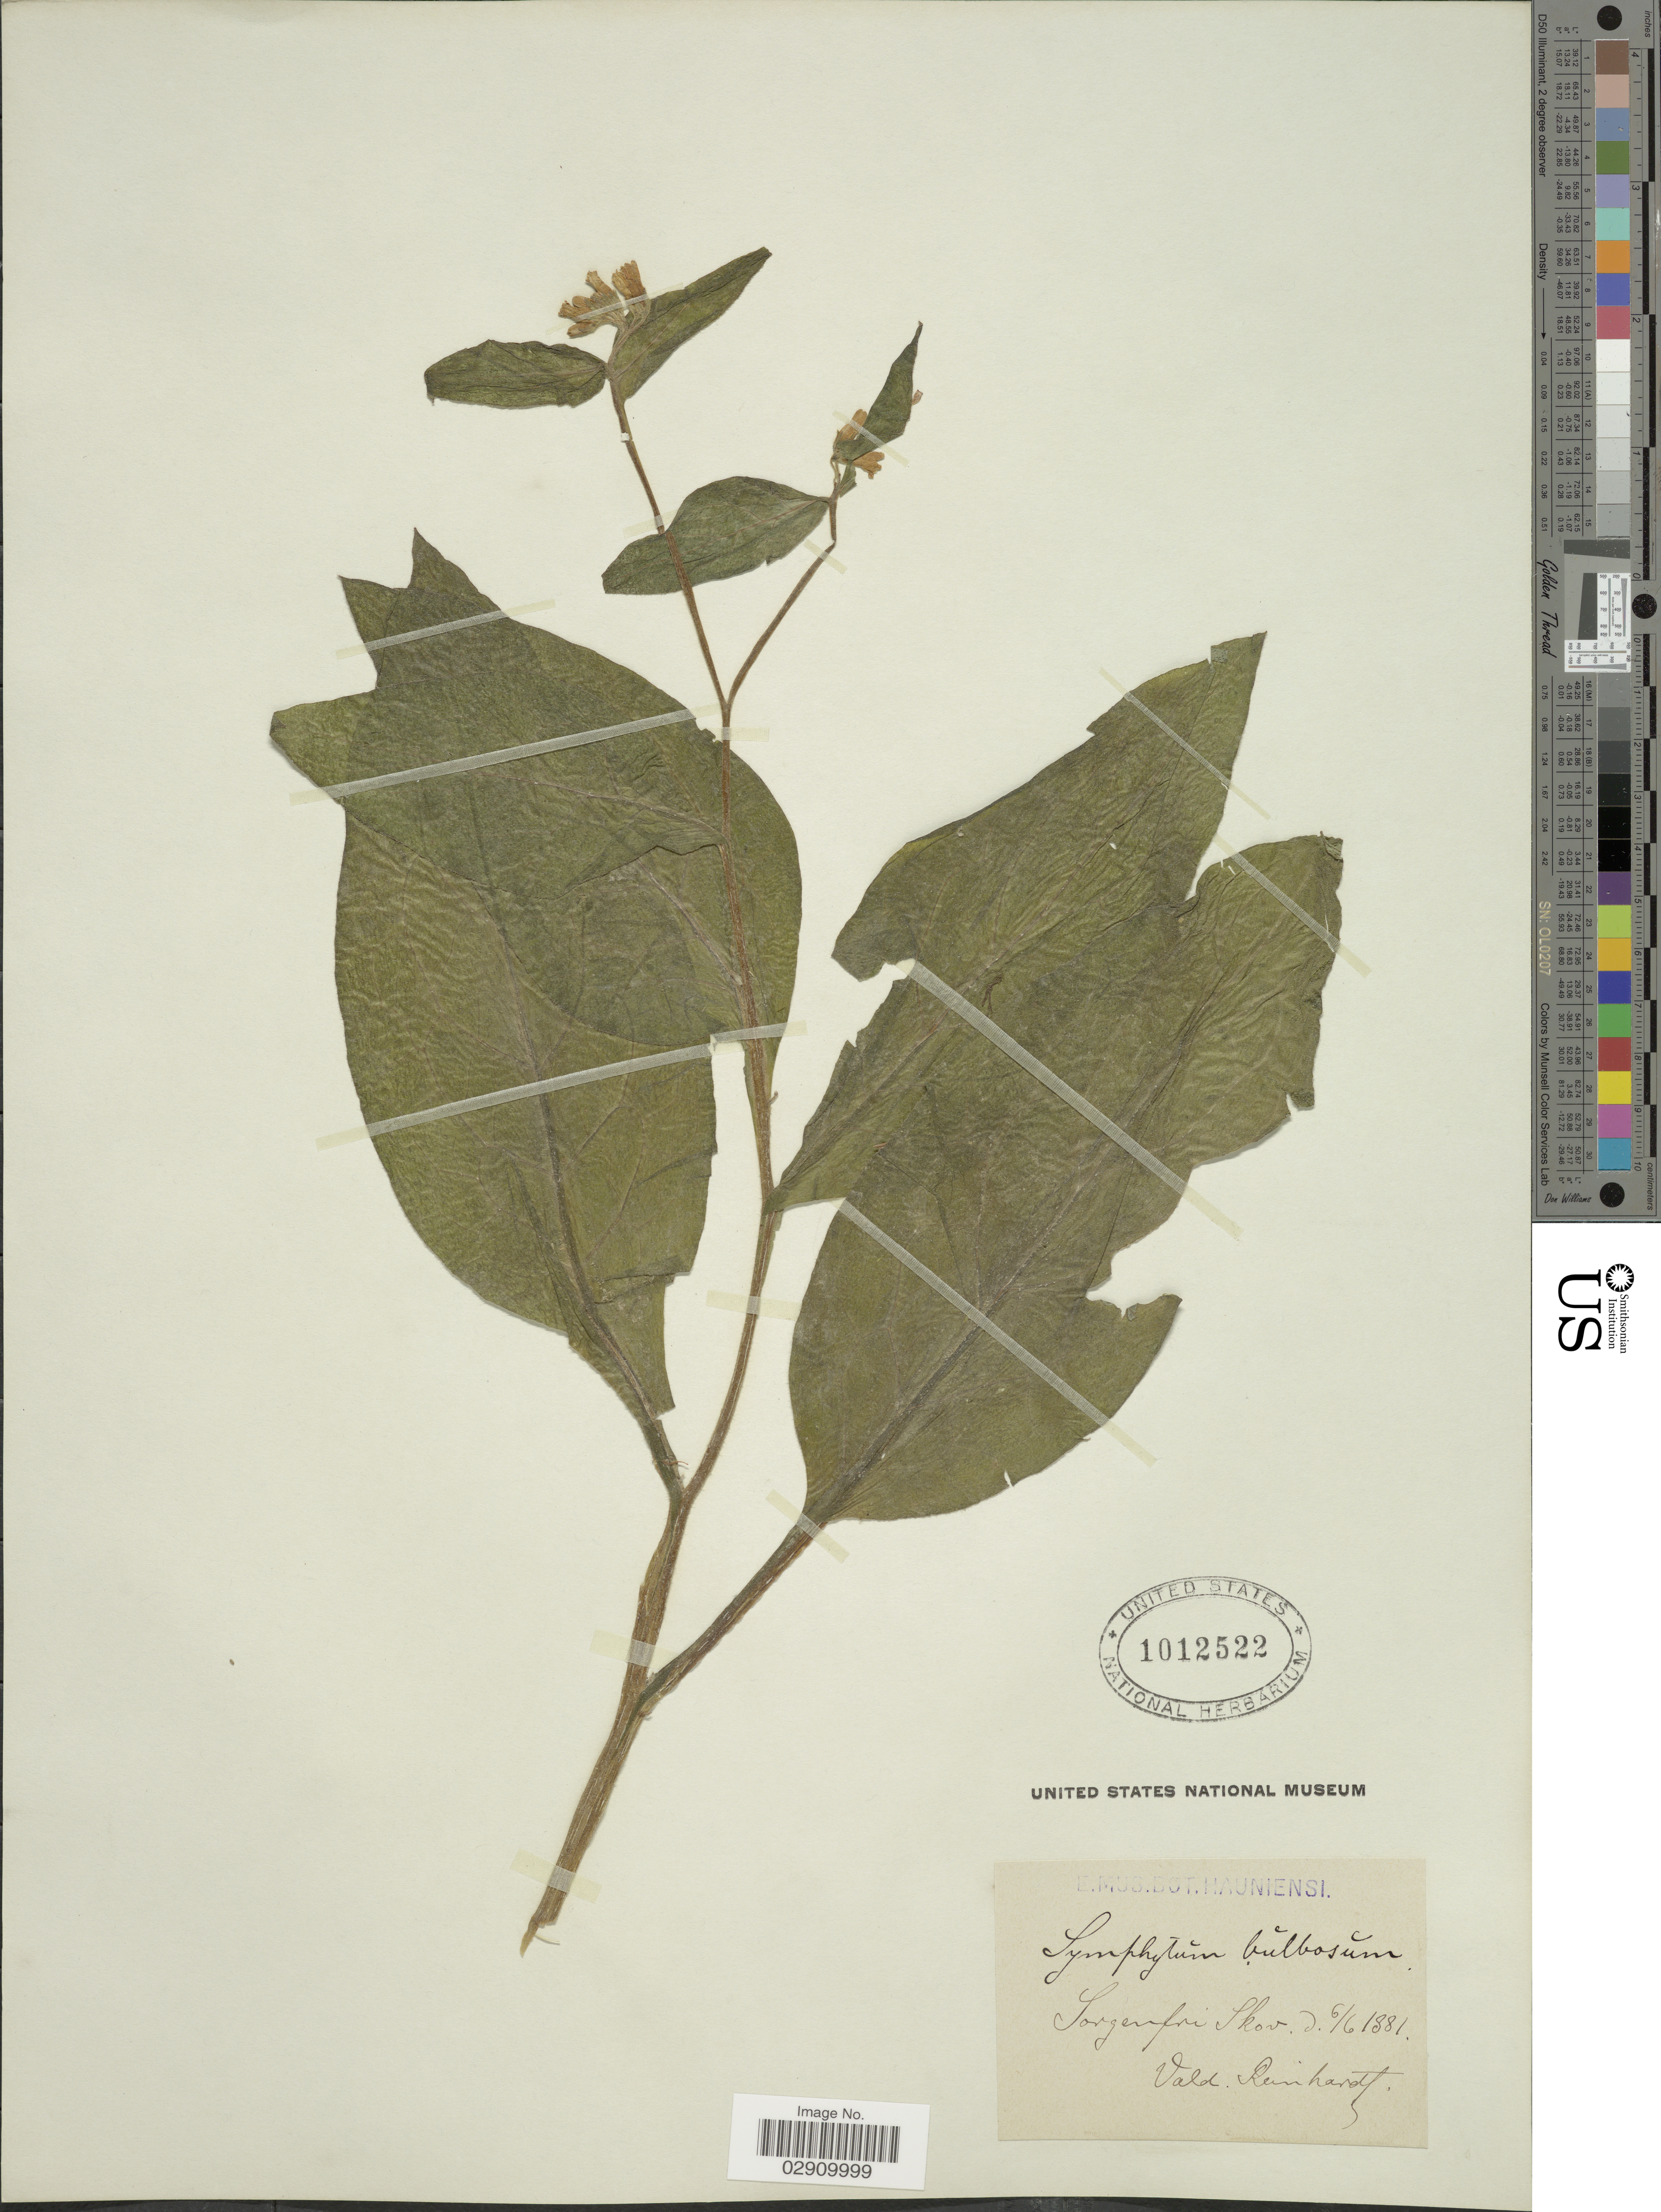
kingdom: Plantae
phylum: Tracheophyta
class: Magnoliopsida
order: Boraginales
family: Boraginaceae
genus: Symphytum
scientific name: Symphytum bulbosum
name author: Schimp.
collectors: V. Reinhardt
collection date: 1881-06-06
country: Denmark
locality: Sorgenfri Skov.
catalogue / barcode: US 1012522